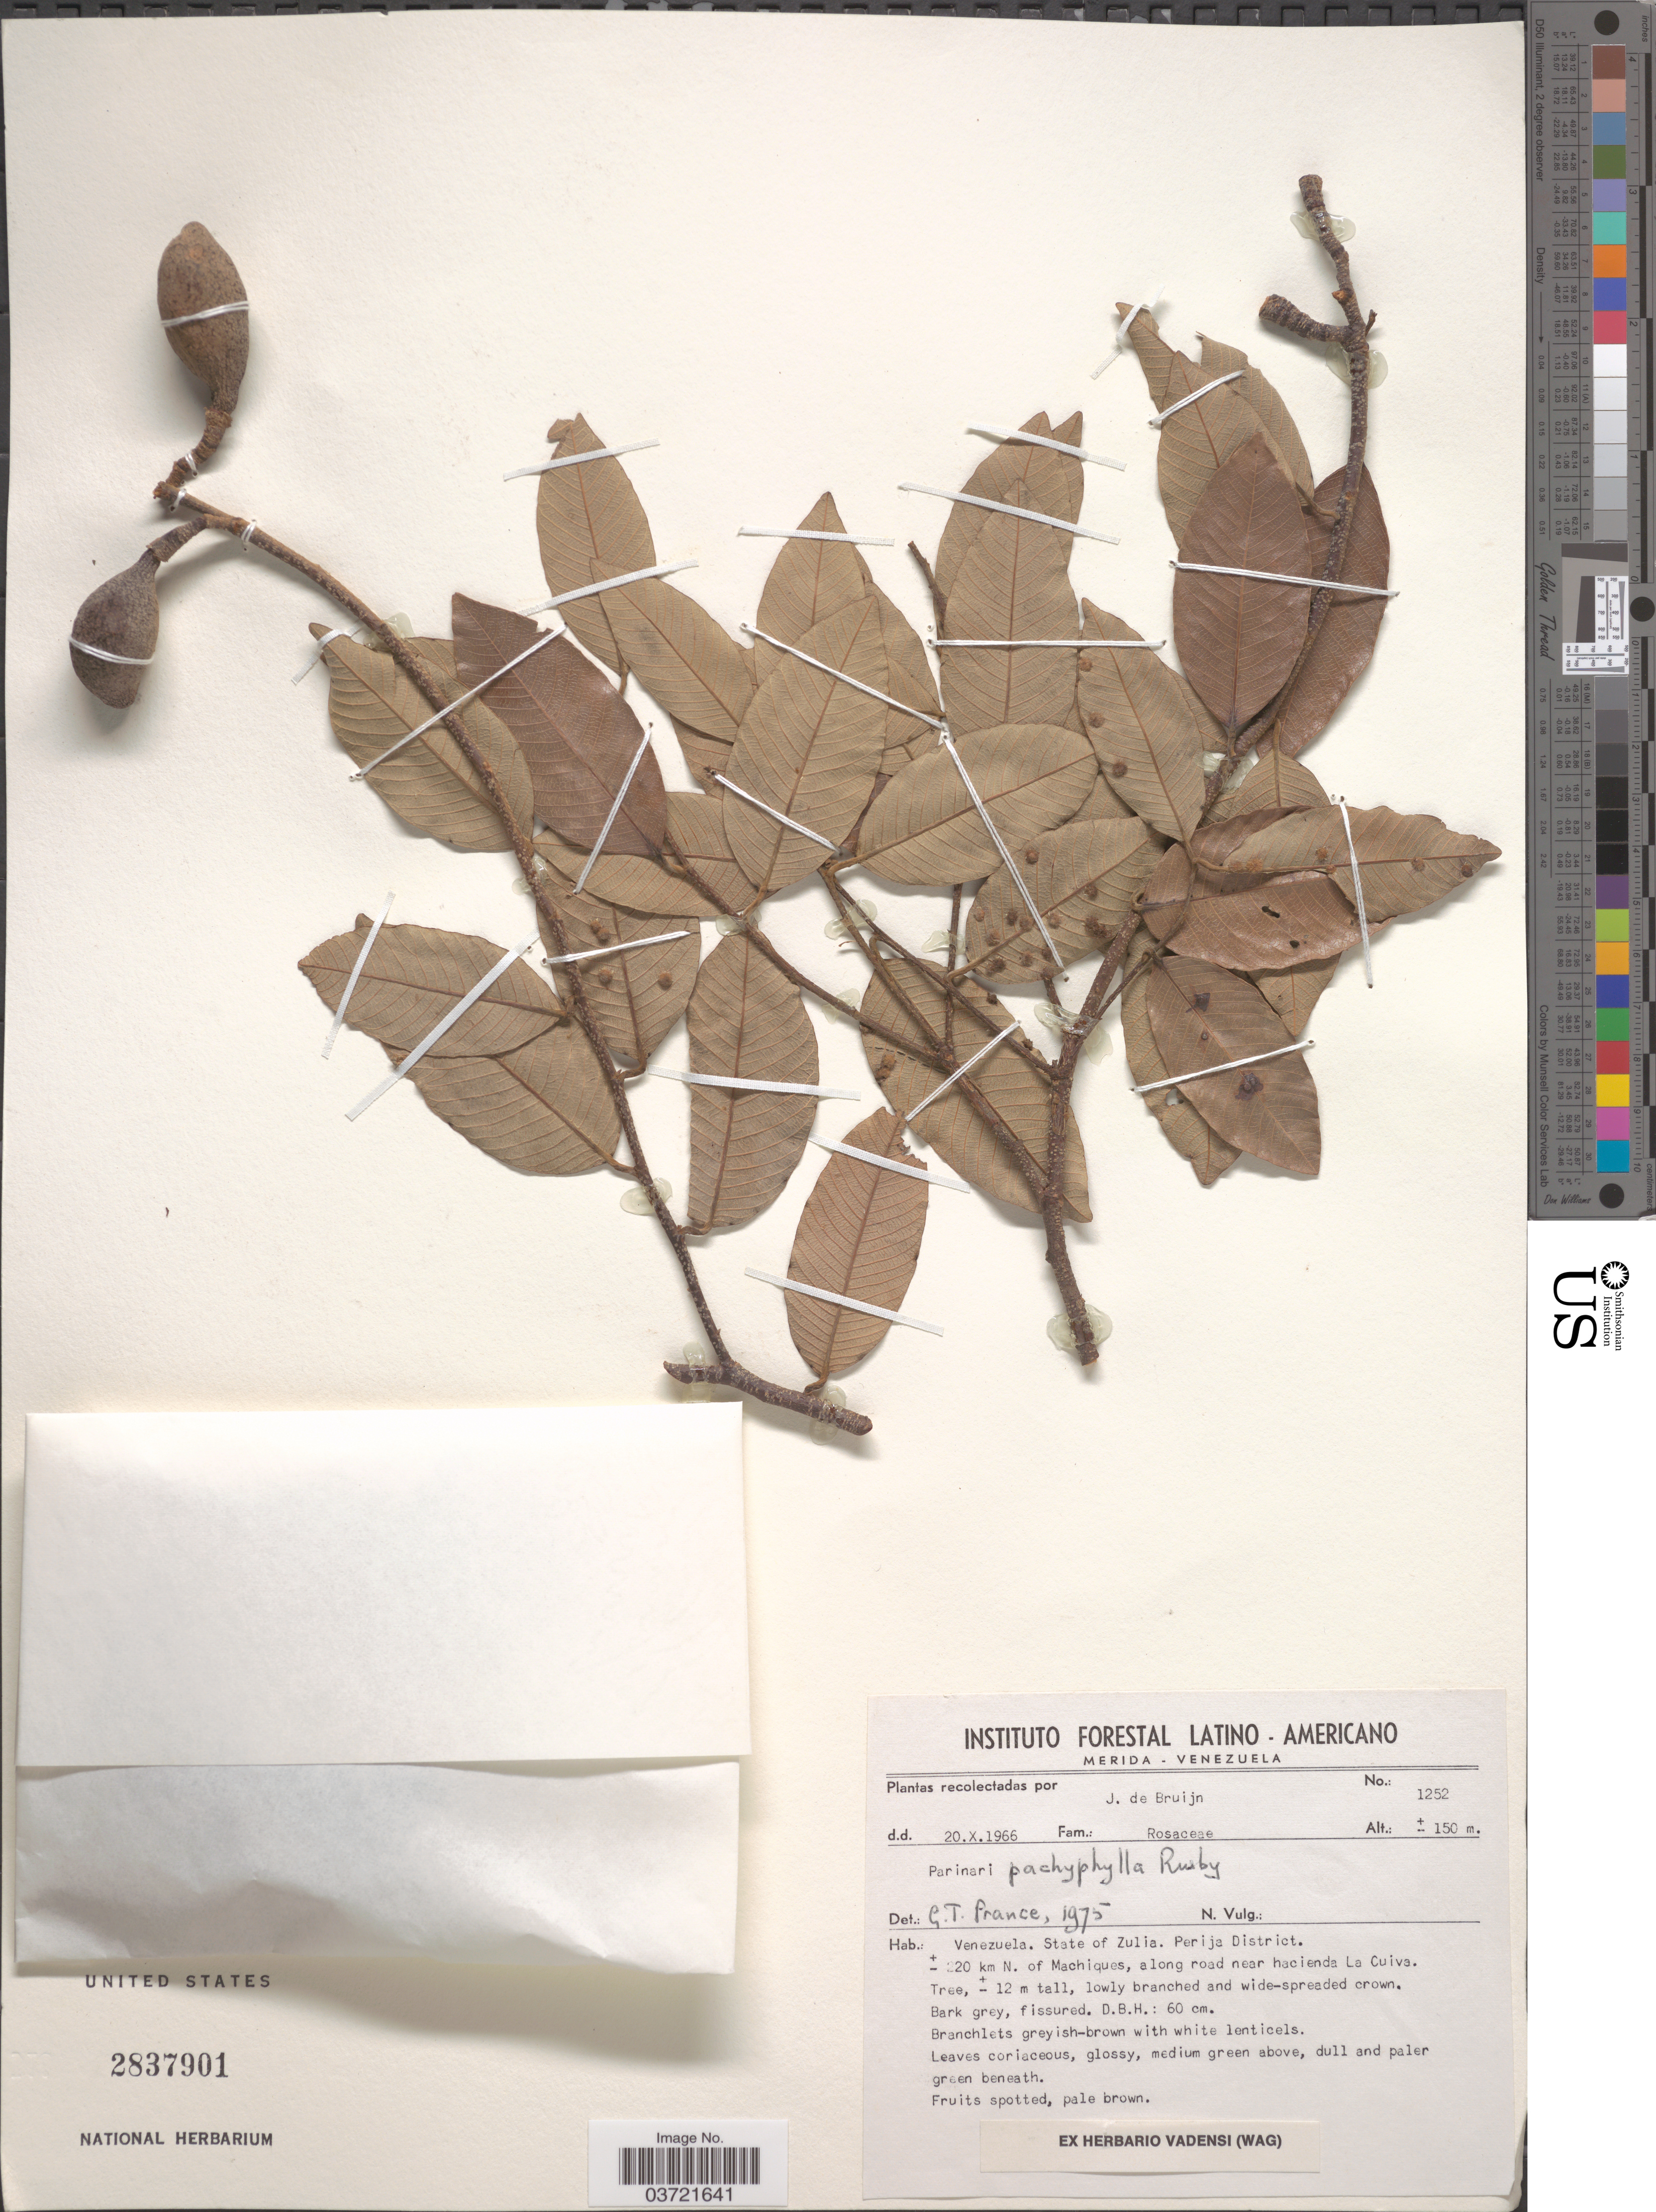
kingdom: Plantae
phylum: Tracheophyta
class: Magnoliopsida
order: Malpighiales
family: Chrysobalanaceae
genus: Parinari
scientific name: Parinari pachyphylla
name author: Rusby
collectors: J. Bruijn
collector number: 1252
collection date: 1966-10-20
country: Venezuela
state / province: Zulia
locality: Perija District. ± 220 km N. of Machiques, along road near hacienda La Cuiva.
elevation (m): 150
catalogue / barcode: US 2837901